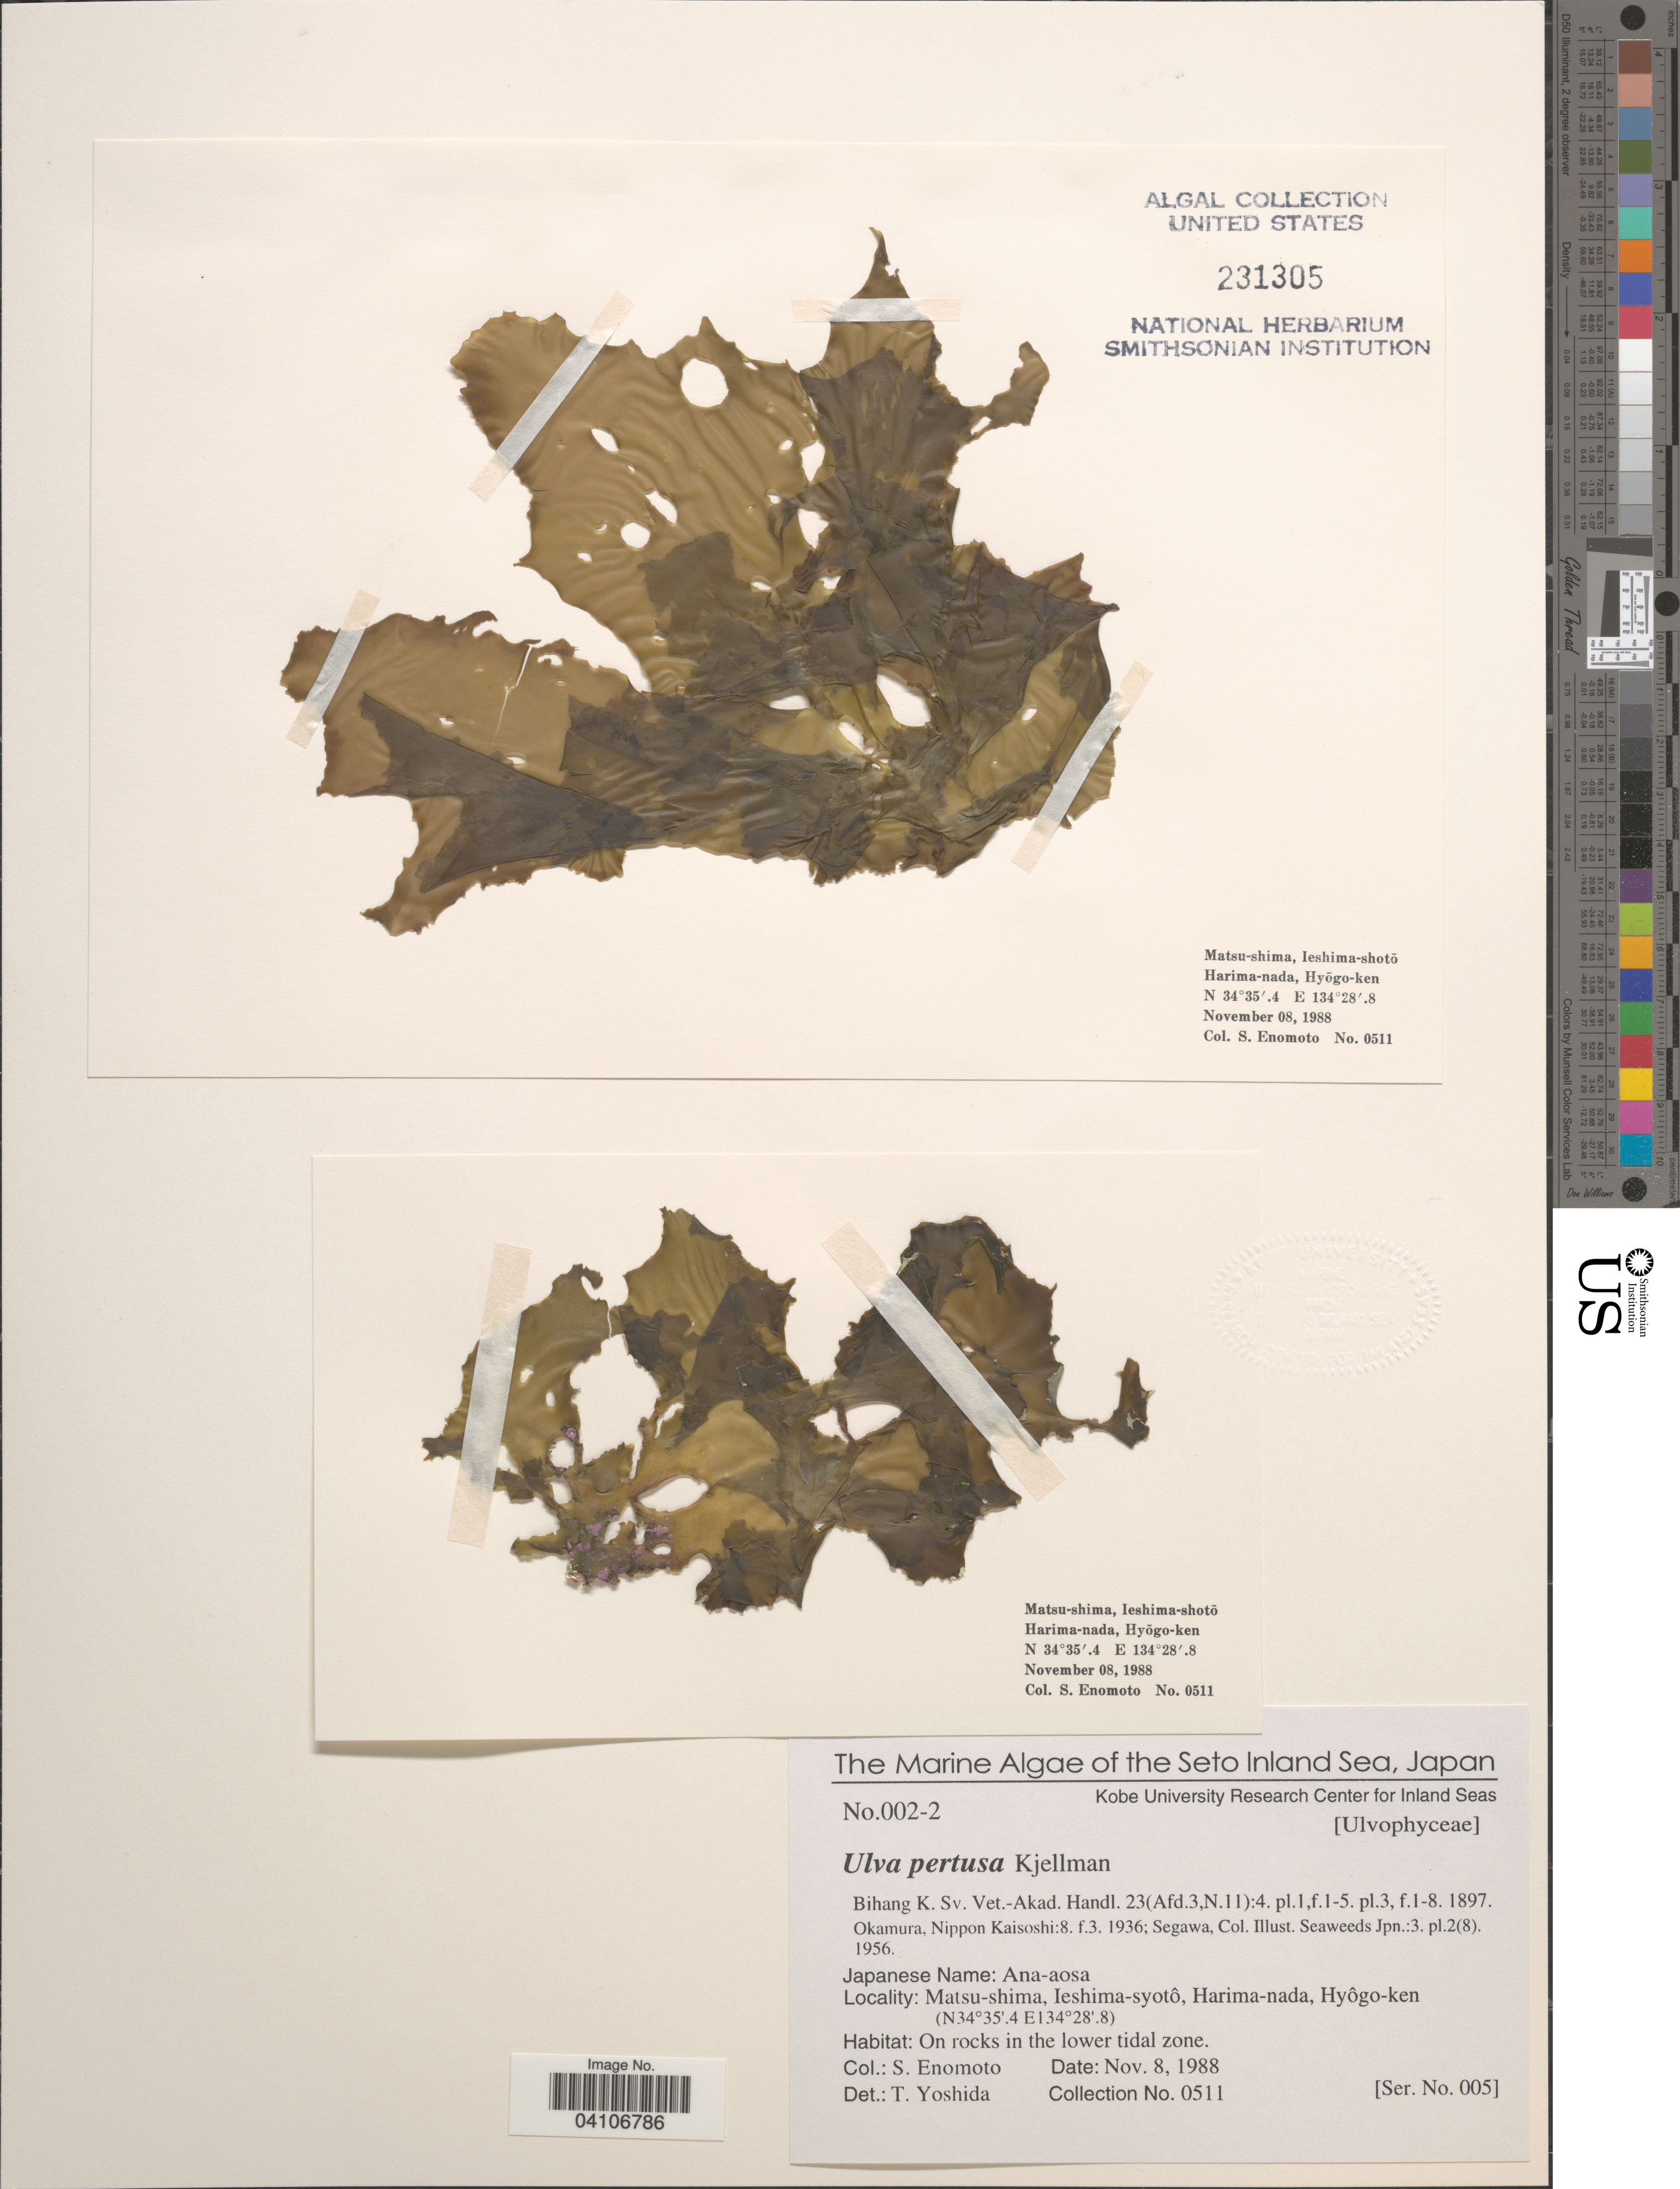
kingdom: Plantae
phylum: Chlorophyta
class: Ulvophyceae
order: Ulvales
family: Ulvaceae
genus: Ulva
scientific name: Ulva australis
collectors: S. Enomoto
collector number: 0511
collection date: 1988-11-08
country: Japan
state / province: Hyogo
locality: The Seto Inland Sea. Matsu-shima, Ieshima-syotô, Harima-nada, Hyôgo-ken. On rocks in the lower tidal zone.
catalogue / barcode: US 231305